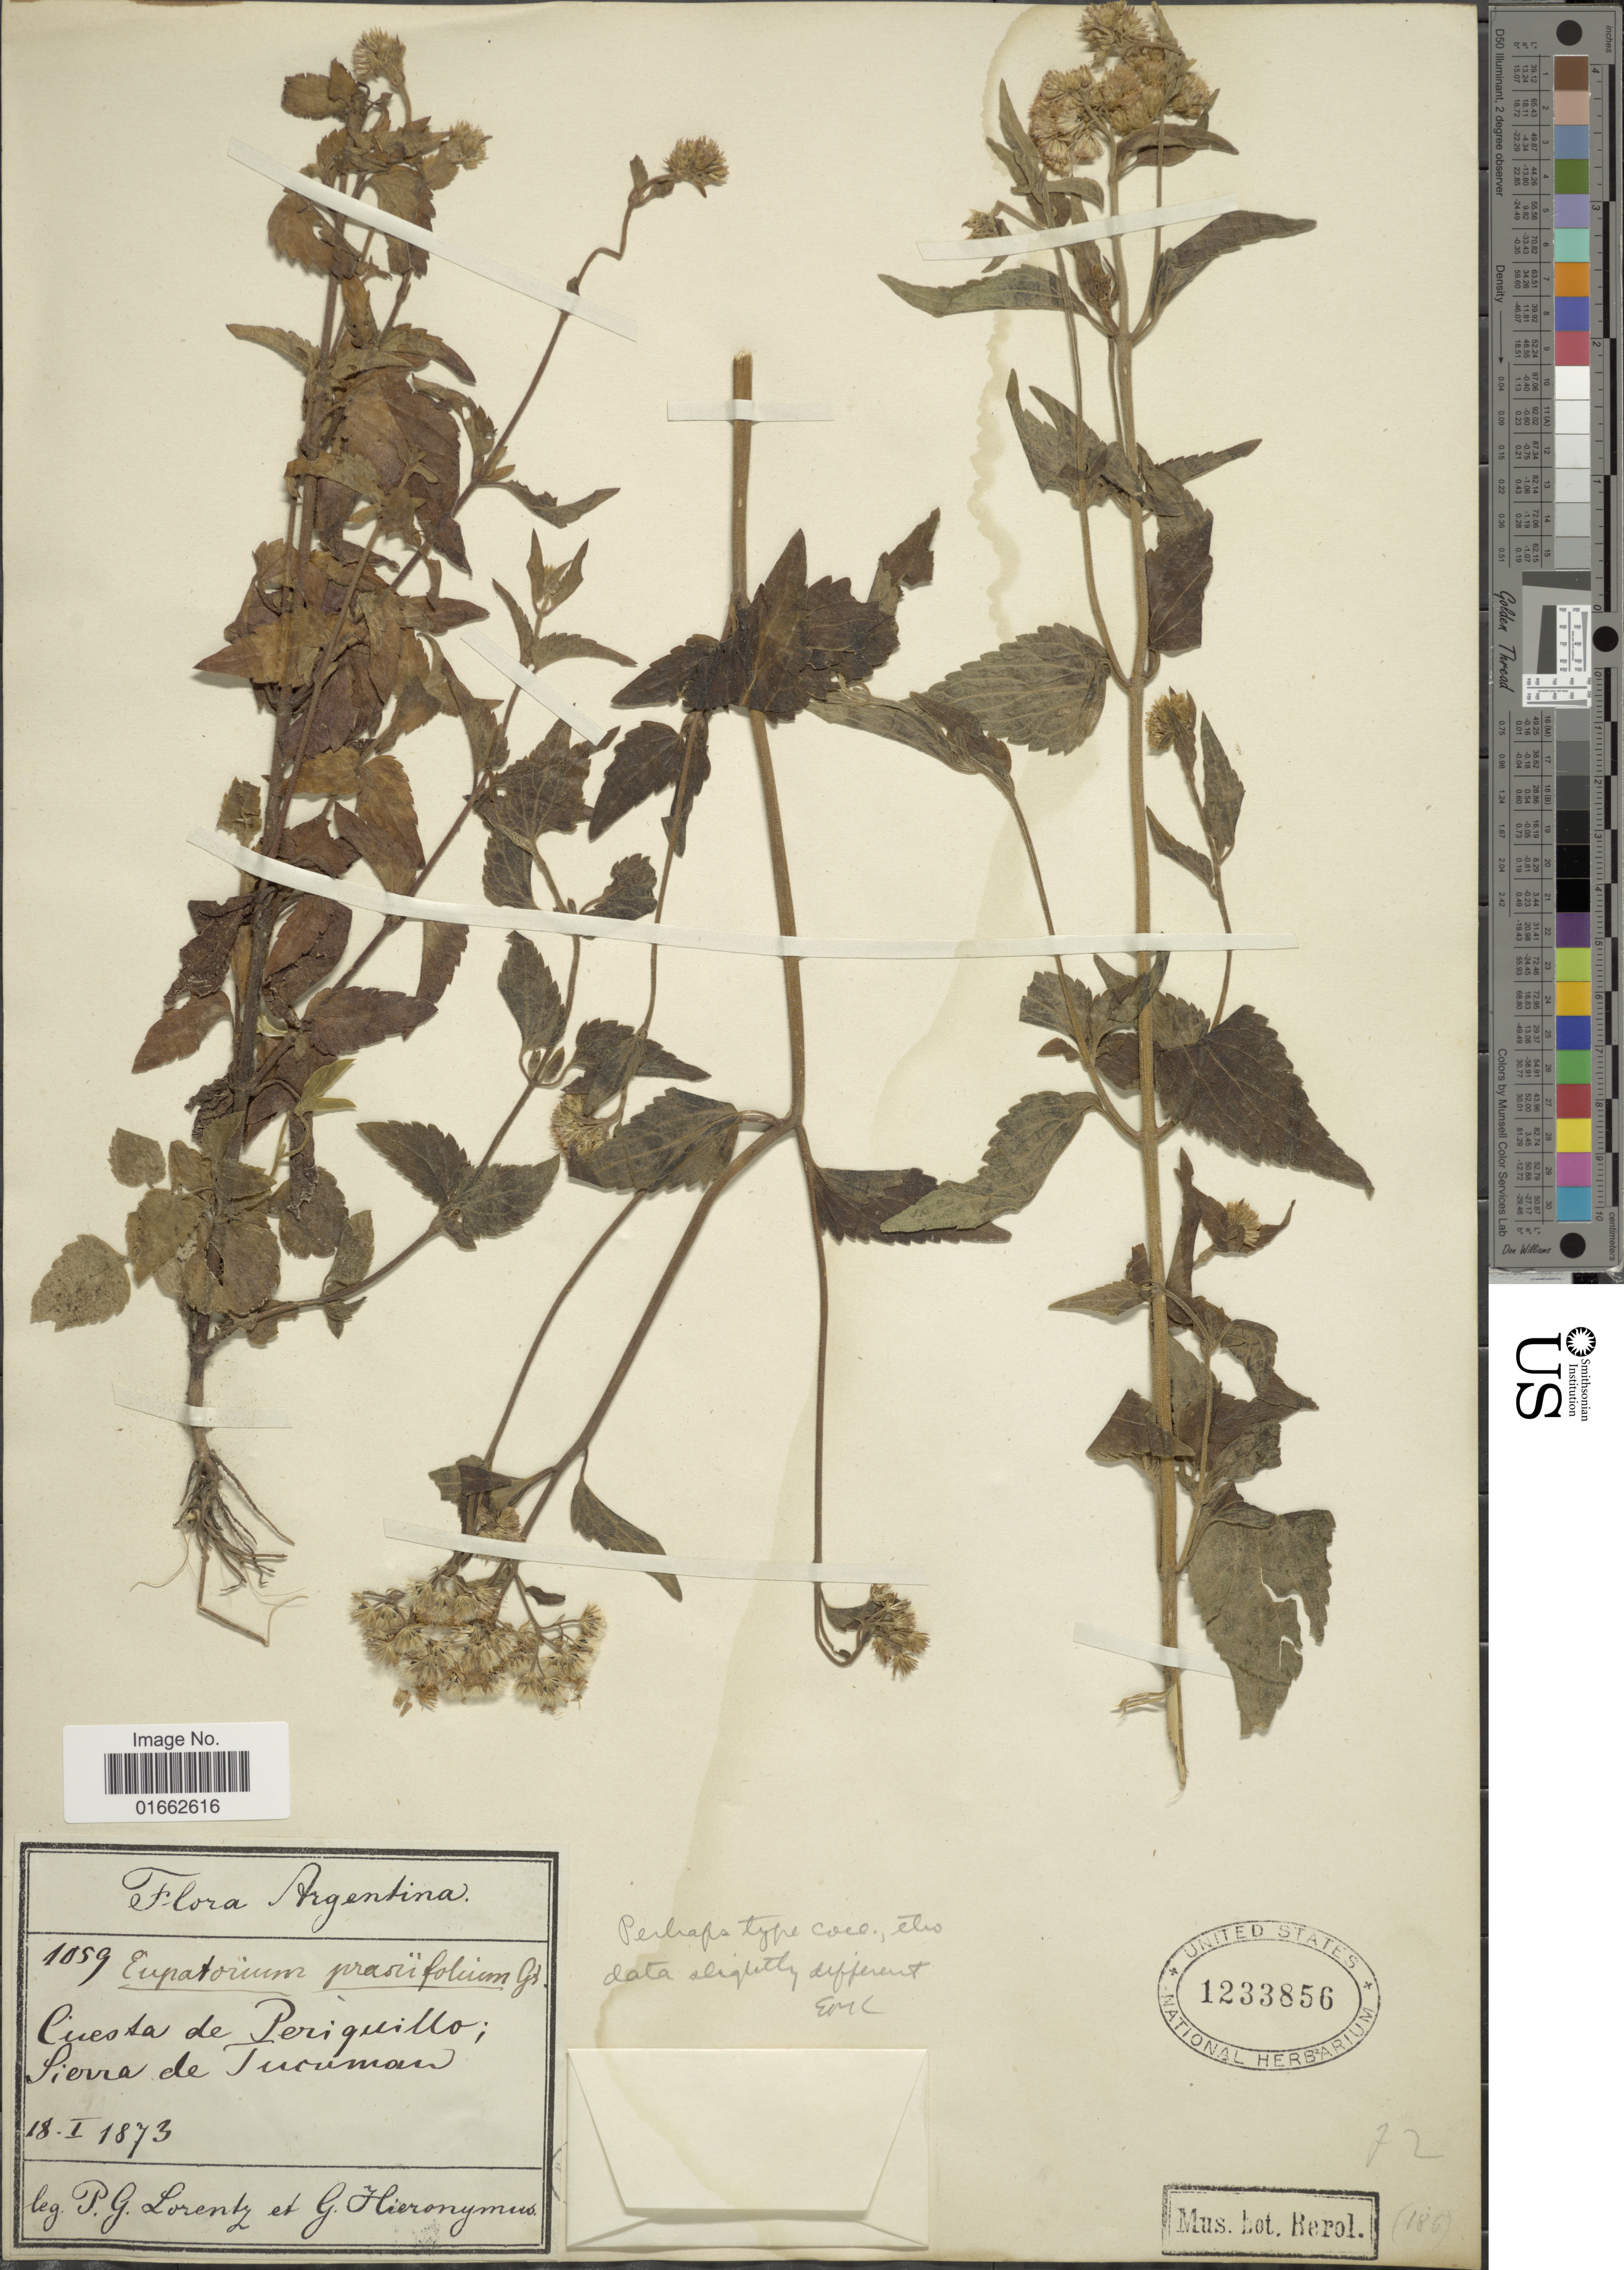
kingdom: Plantae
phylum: Tracheophyta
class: Magnoliopsida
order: Asterales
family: Asteraceae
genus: Fleischmannia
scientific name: Fleischmannia prasiifolia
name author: (Griseb.) R.M. King & H. Rob.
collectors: P. G. Lorentz & G. H. Hieronymus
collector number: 1059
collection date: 1873-01-18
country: Argentina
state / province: Tucuman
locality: Cuesta de Periquillo; Sierra de Tucuman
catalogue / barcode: US 1233856